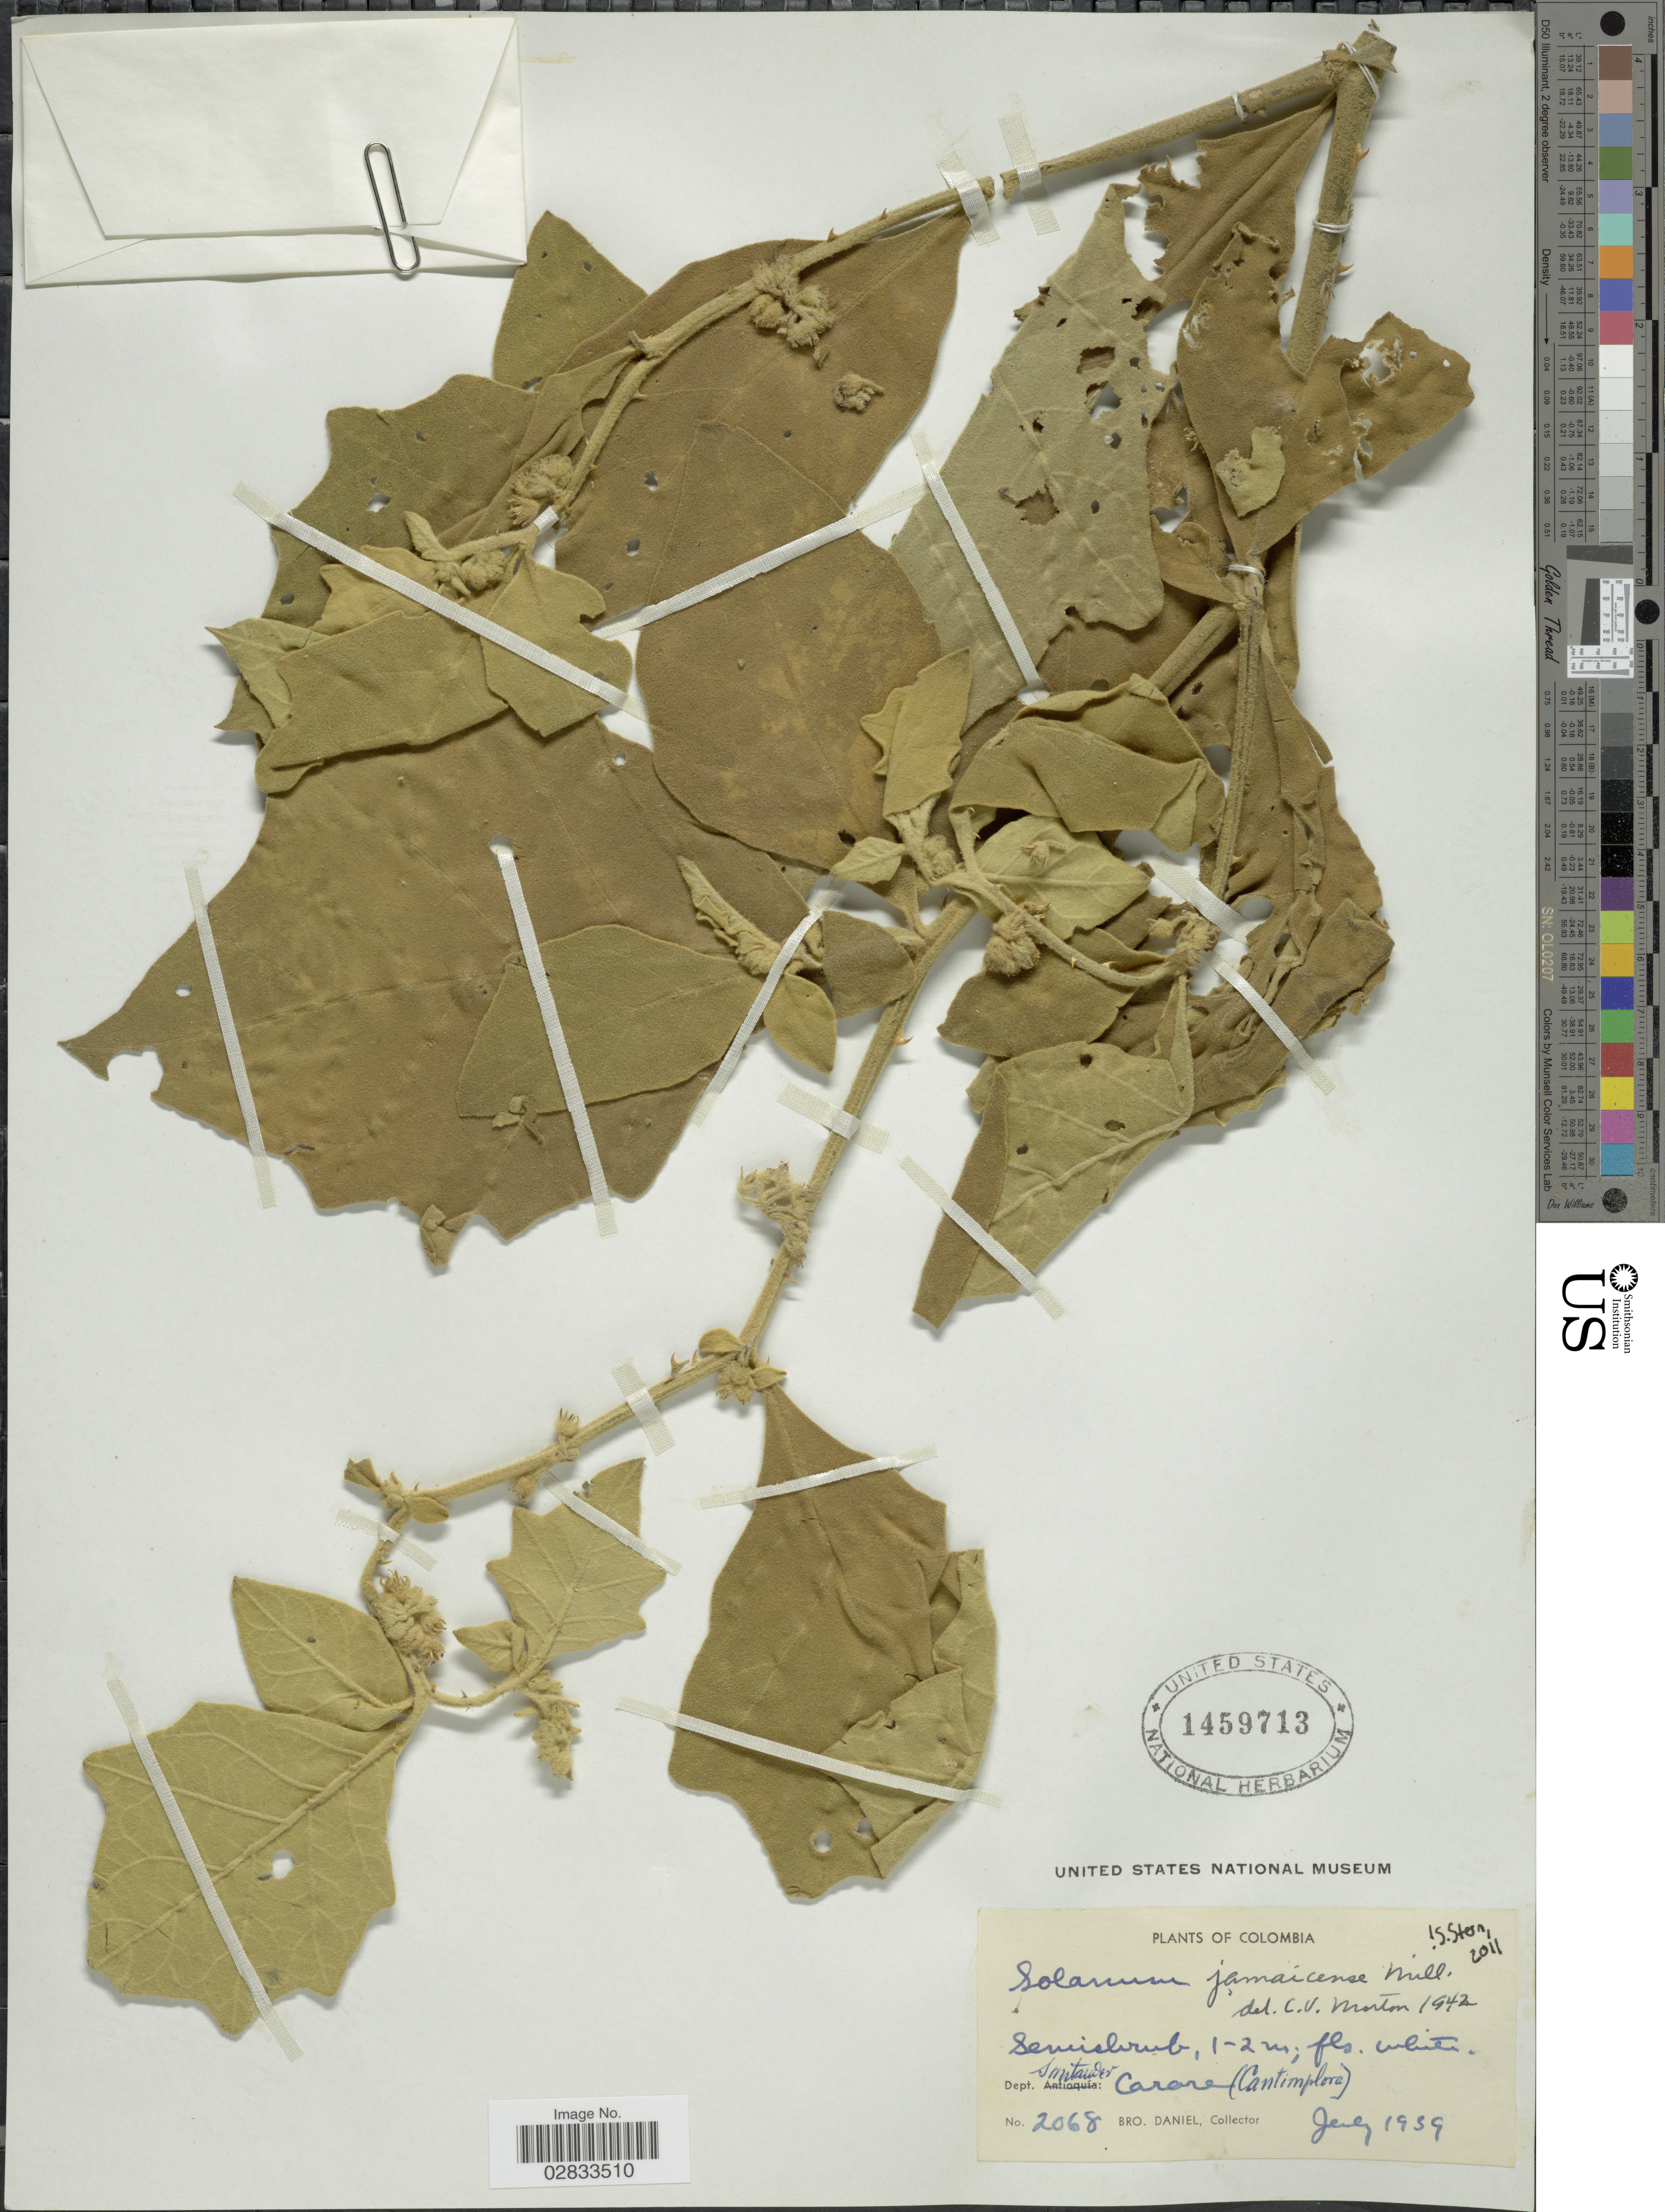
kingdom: Plantae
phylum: Tracheophyta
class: Magnoliopsida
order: Solanales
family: Solanaceae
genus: Solanum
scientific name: Solanum jamaicense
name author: Mill.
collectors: Bro. Daniel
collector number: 2068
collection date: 1939-07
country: Colombia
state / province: Santander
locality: Dept. Santander: Carare (Cantimplora).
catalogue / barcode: US 1459713